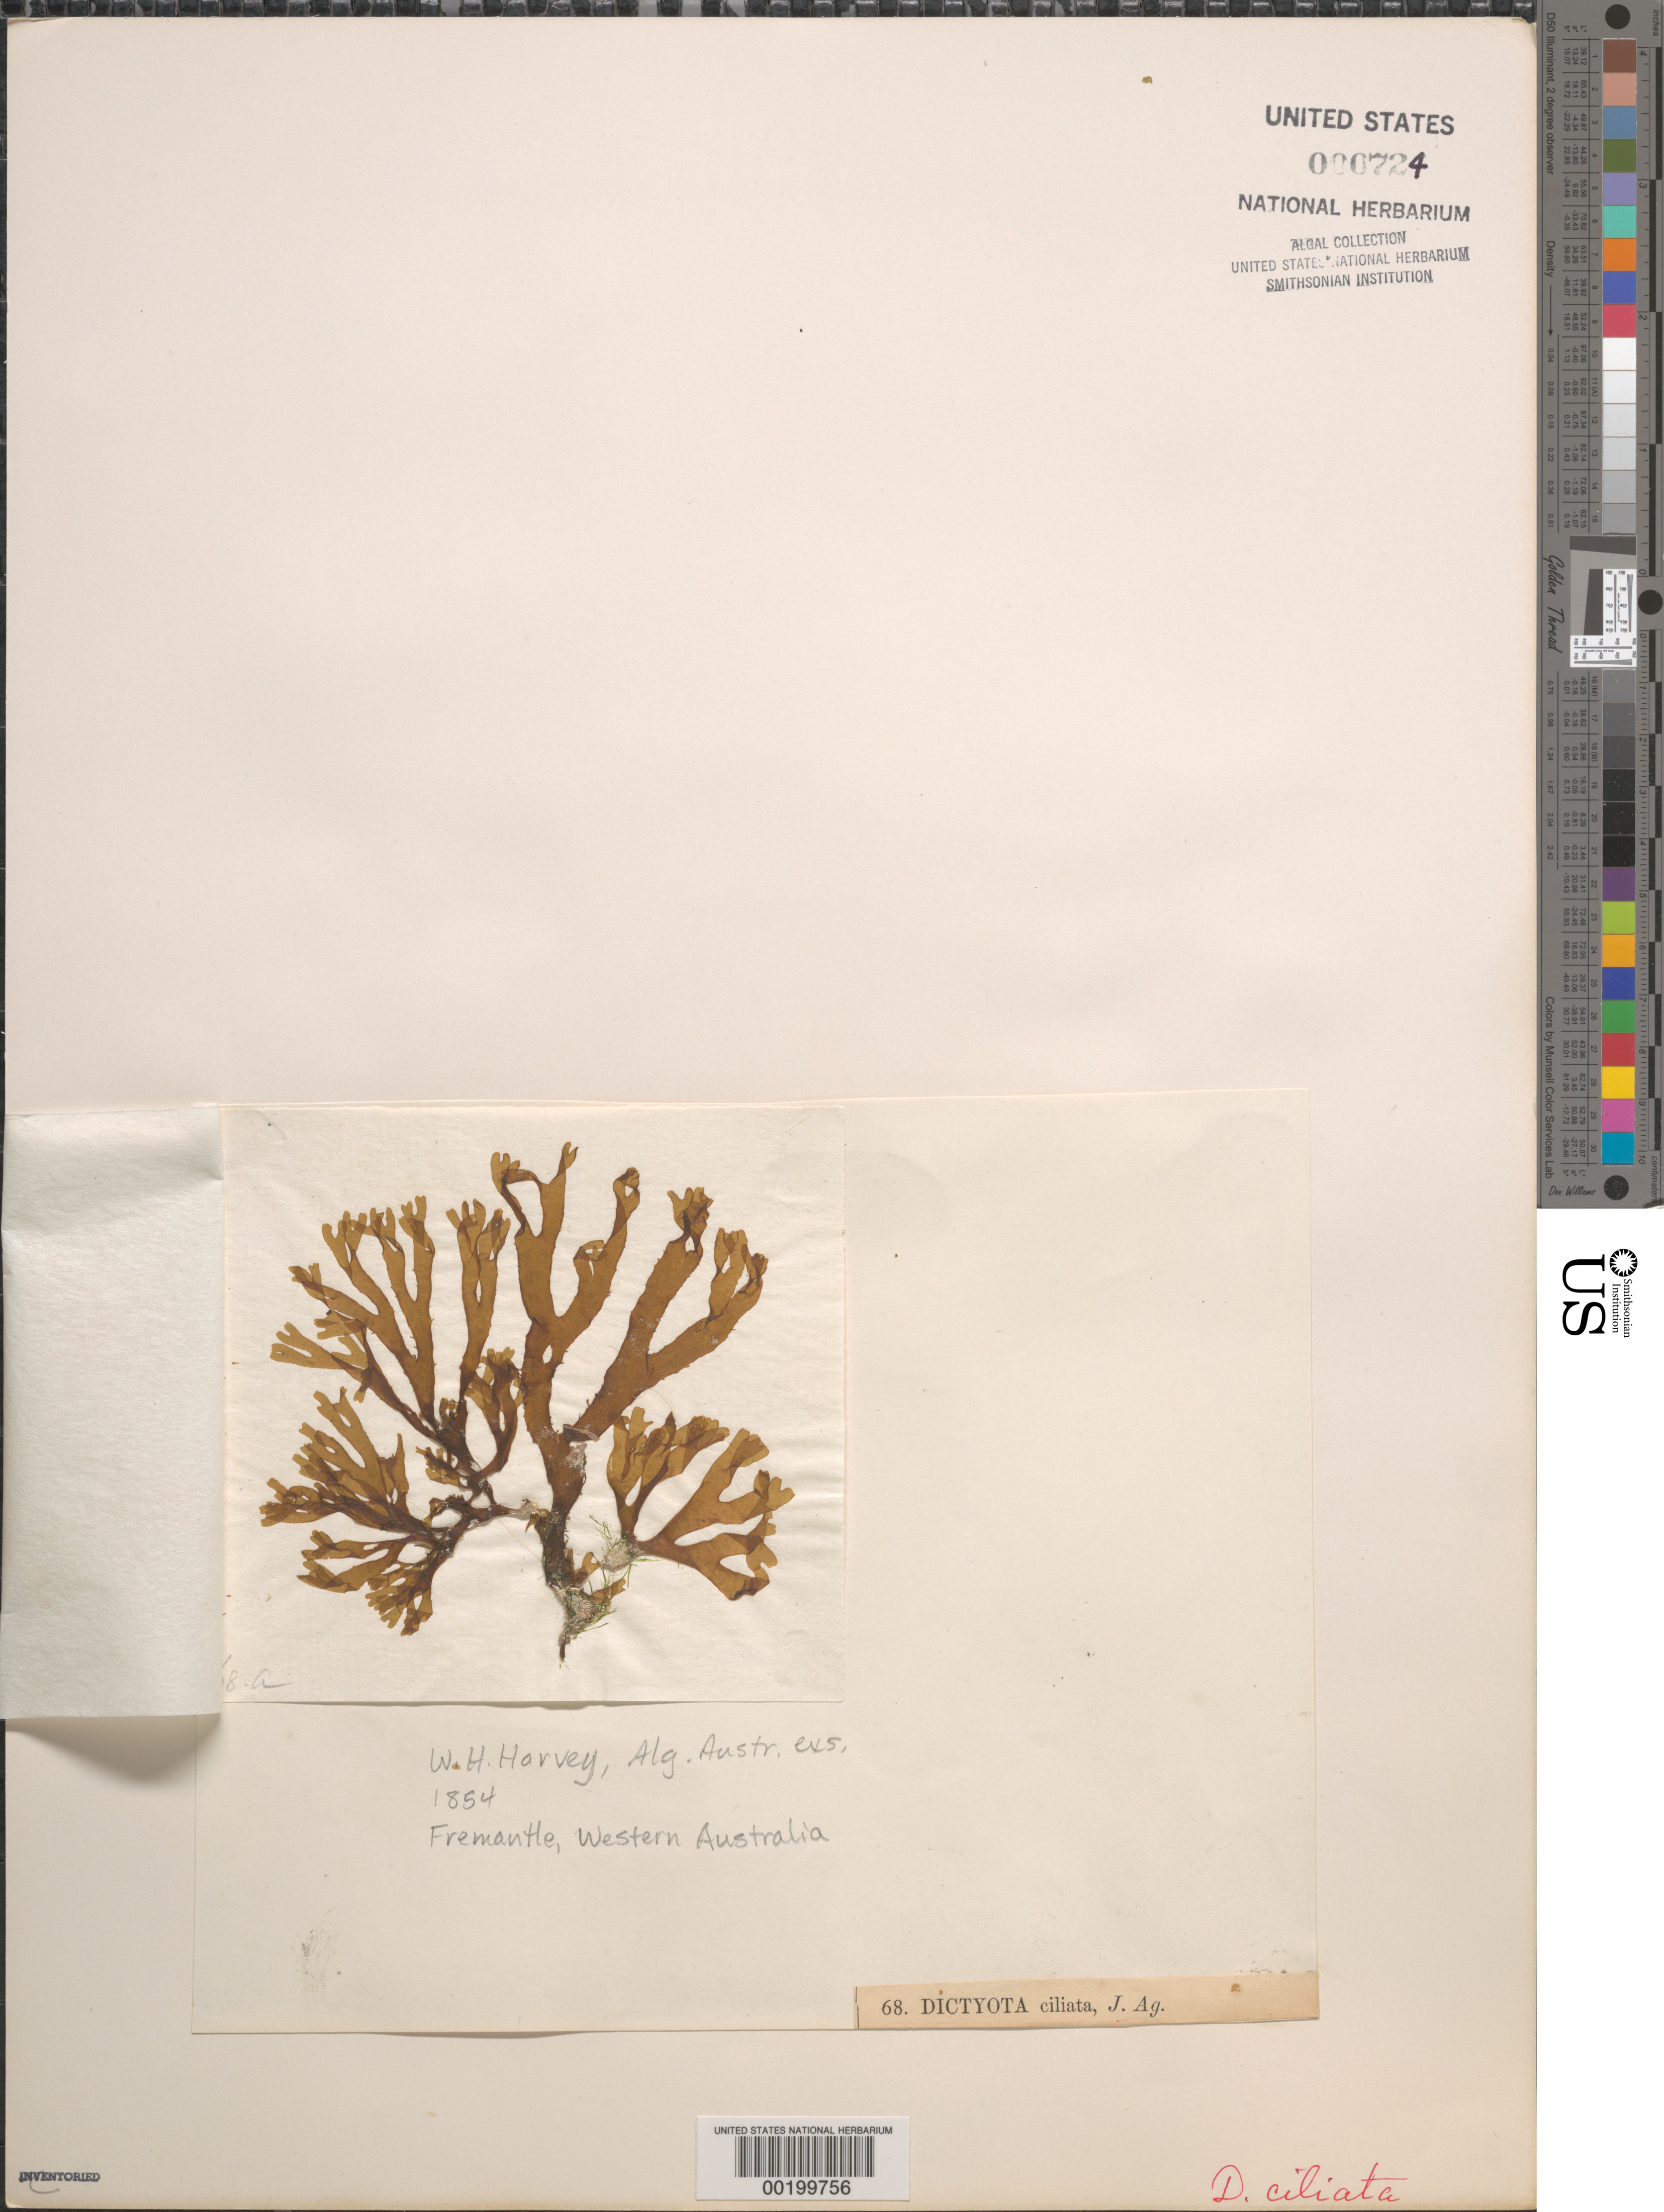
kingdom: Chromista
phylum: Ochrophyta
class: Phaeophyceae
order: Dictyotales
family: Dictyotaceae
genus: Dictyota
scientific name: Dictyota ciliolata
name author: Sond. ex Kütz.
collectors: W. Harvey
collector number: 68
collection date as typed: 1854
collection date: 1854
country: Australia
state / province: Western Australia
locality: Fremantle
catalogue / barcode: US 724